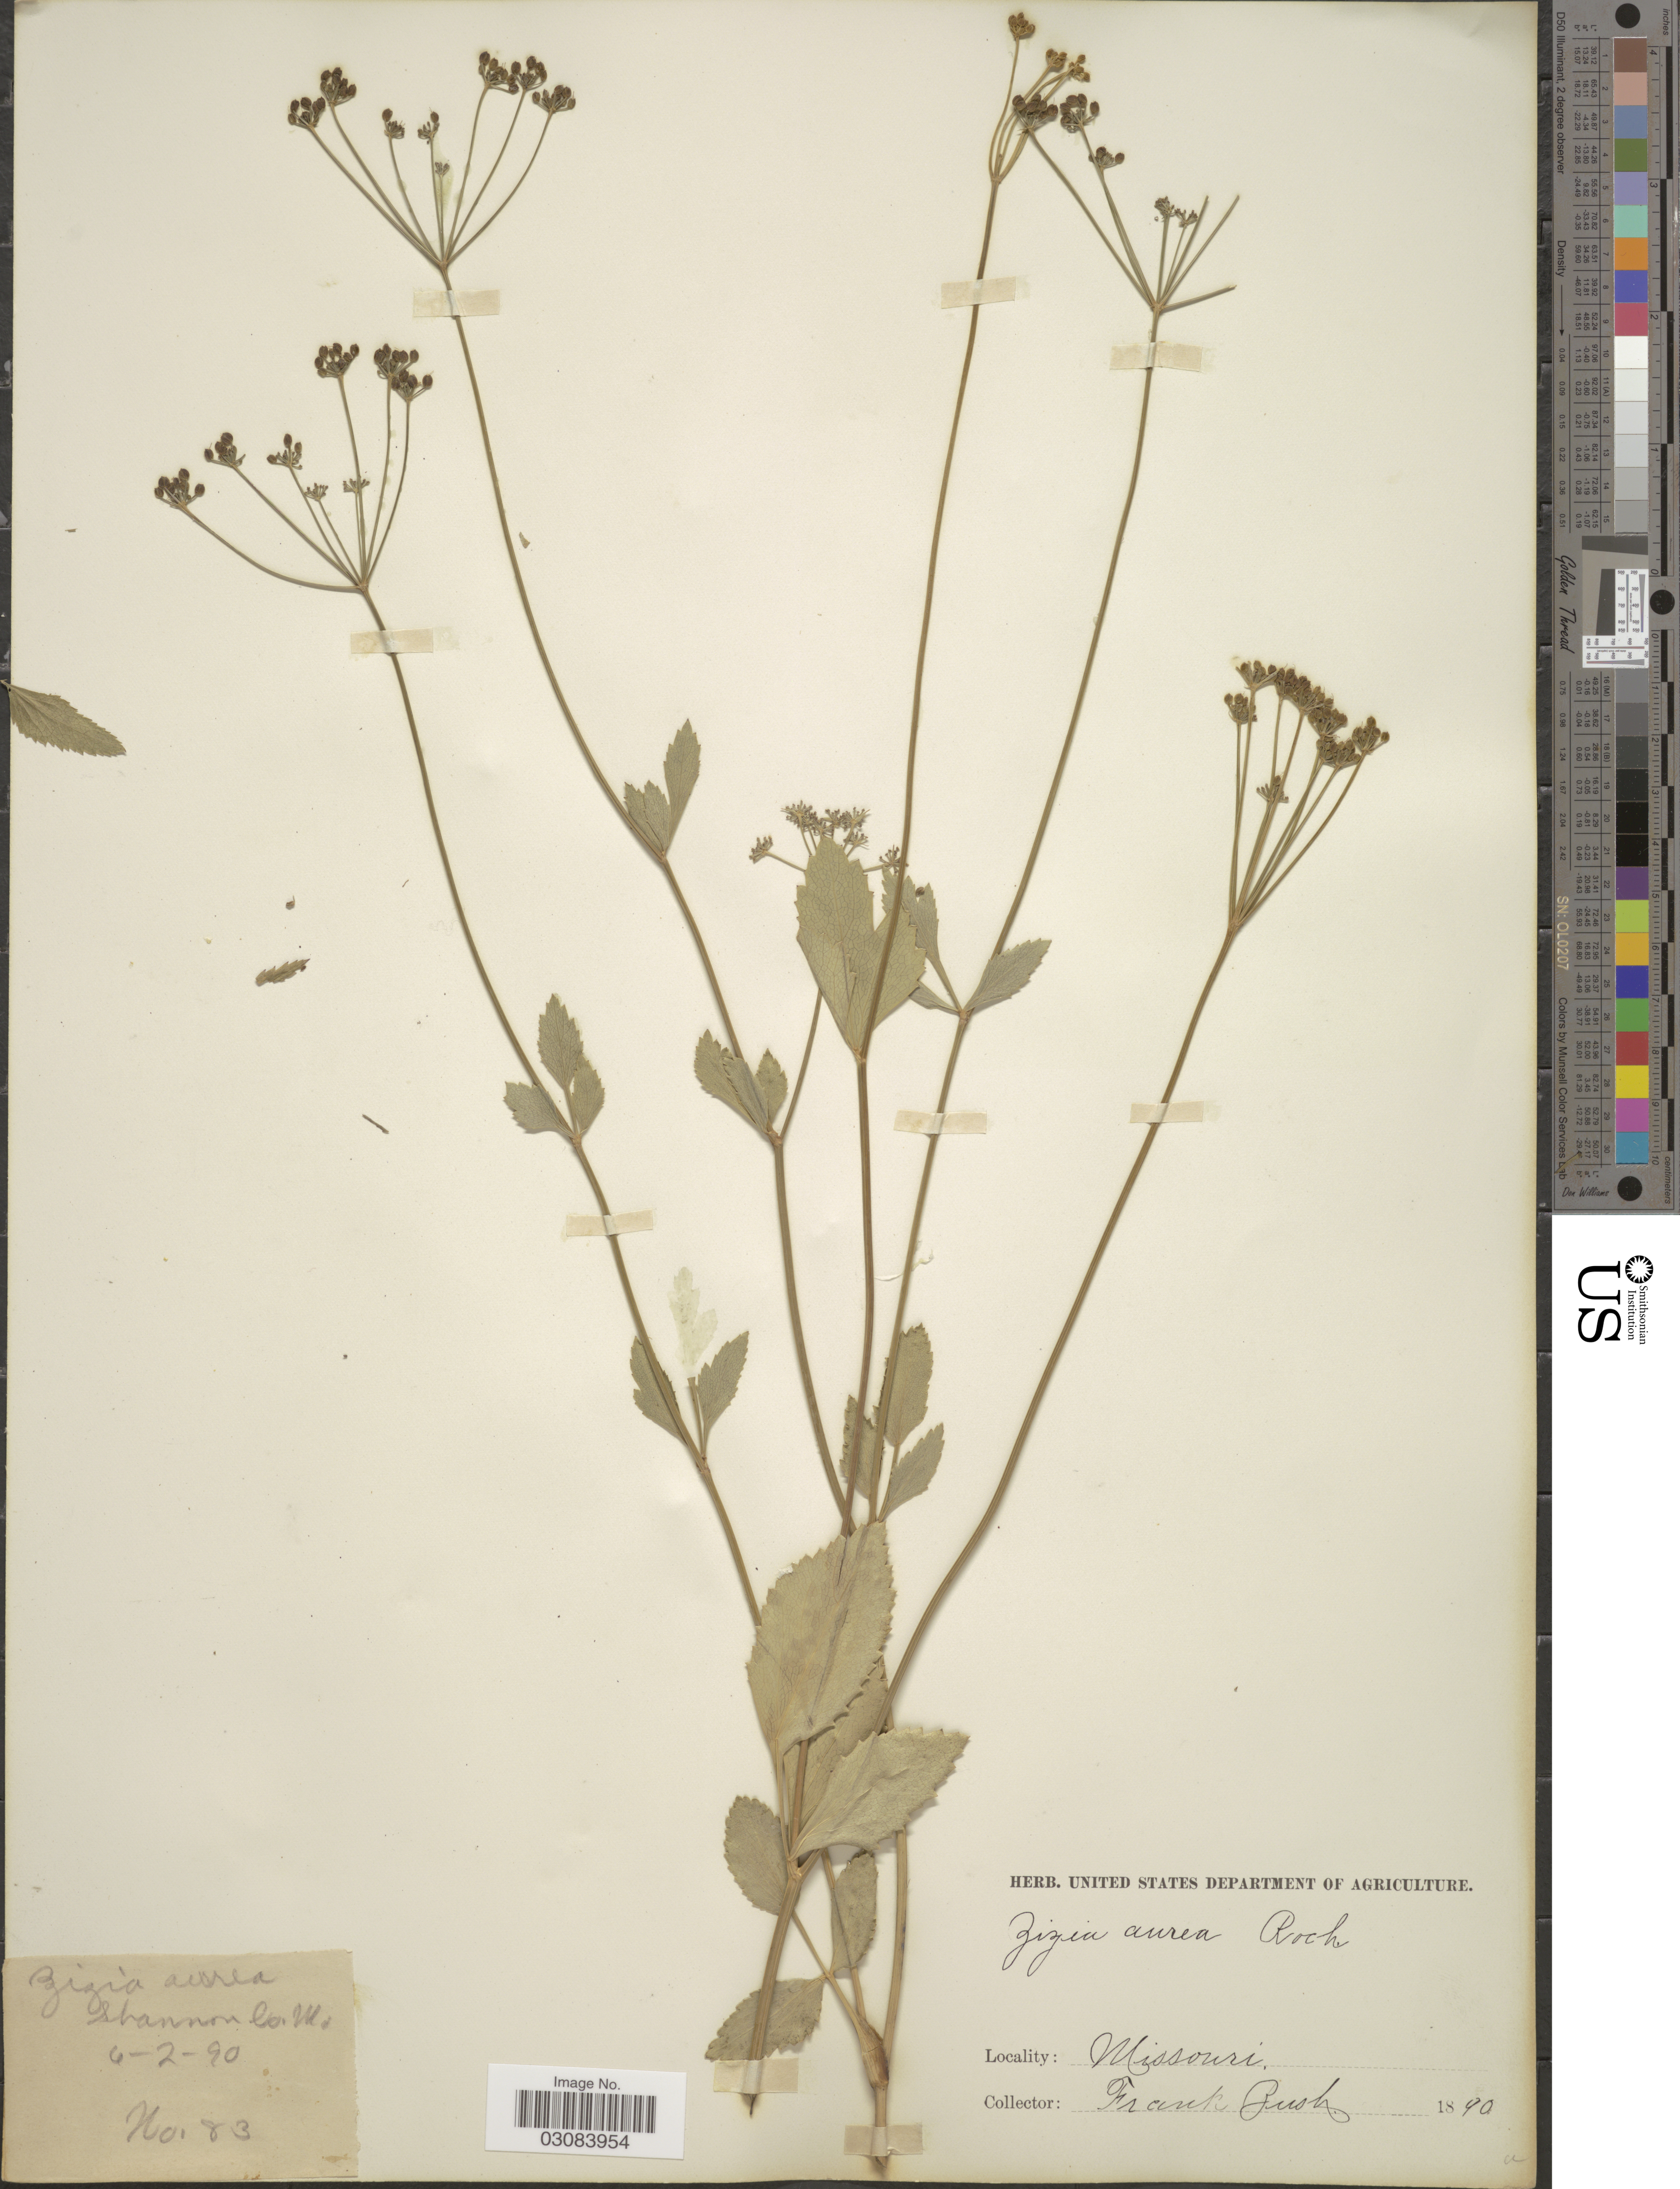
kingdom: Plantae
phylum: Tracheophyta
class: Magnoliopsida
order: Apiales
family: Apiaceae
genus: Zizia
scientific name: Zizia aurea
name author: (L.) Koch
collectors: F. Rush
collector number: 83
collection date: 1890-06-02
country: United States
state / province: Missouri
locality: Shannon Co.